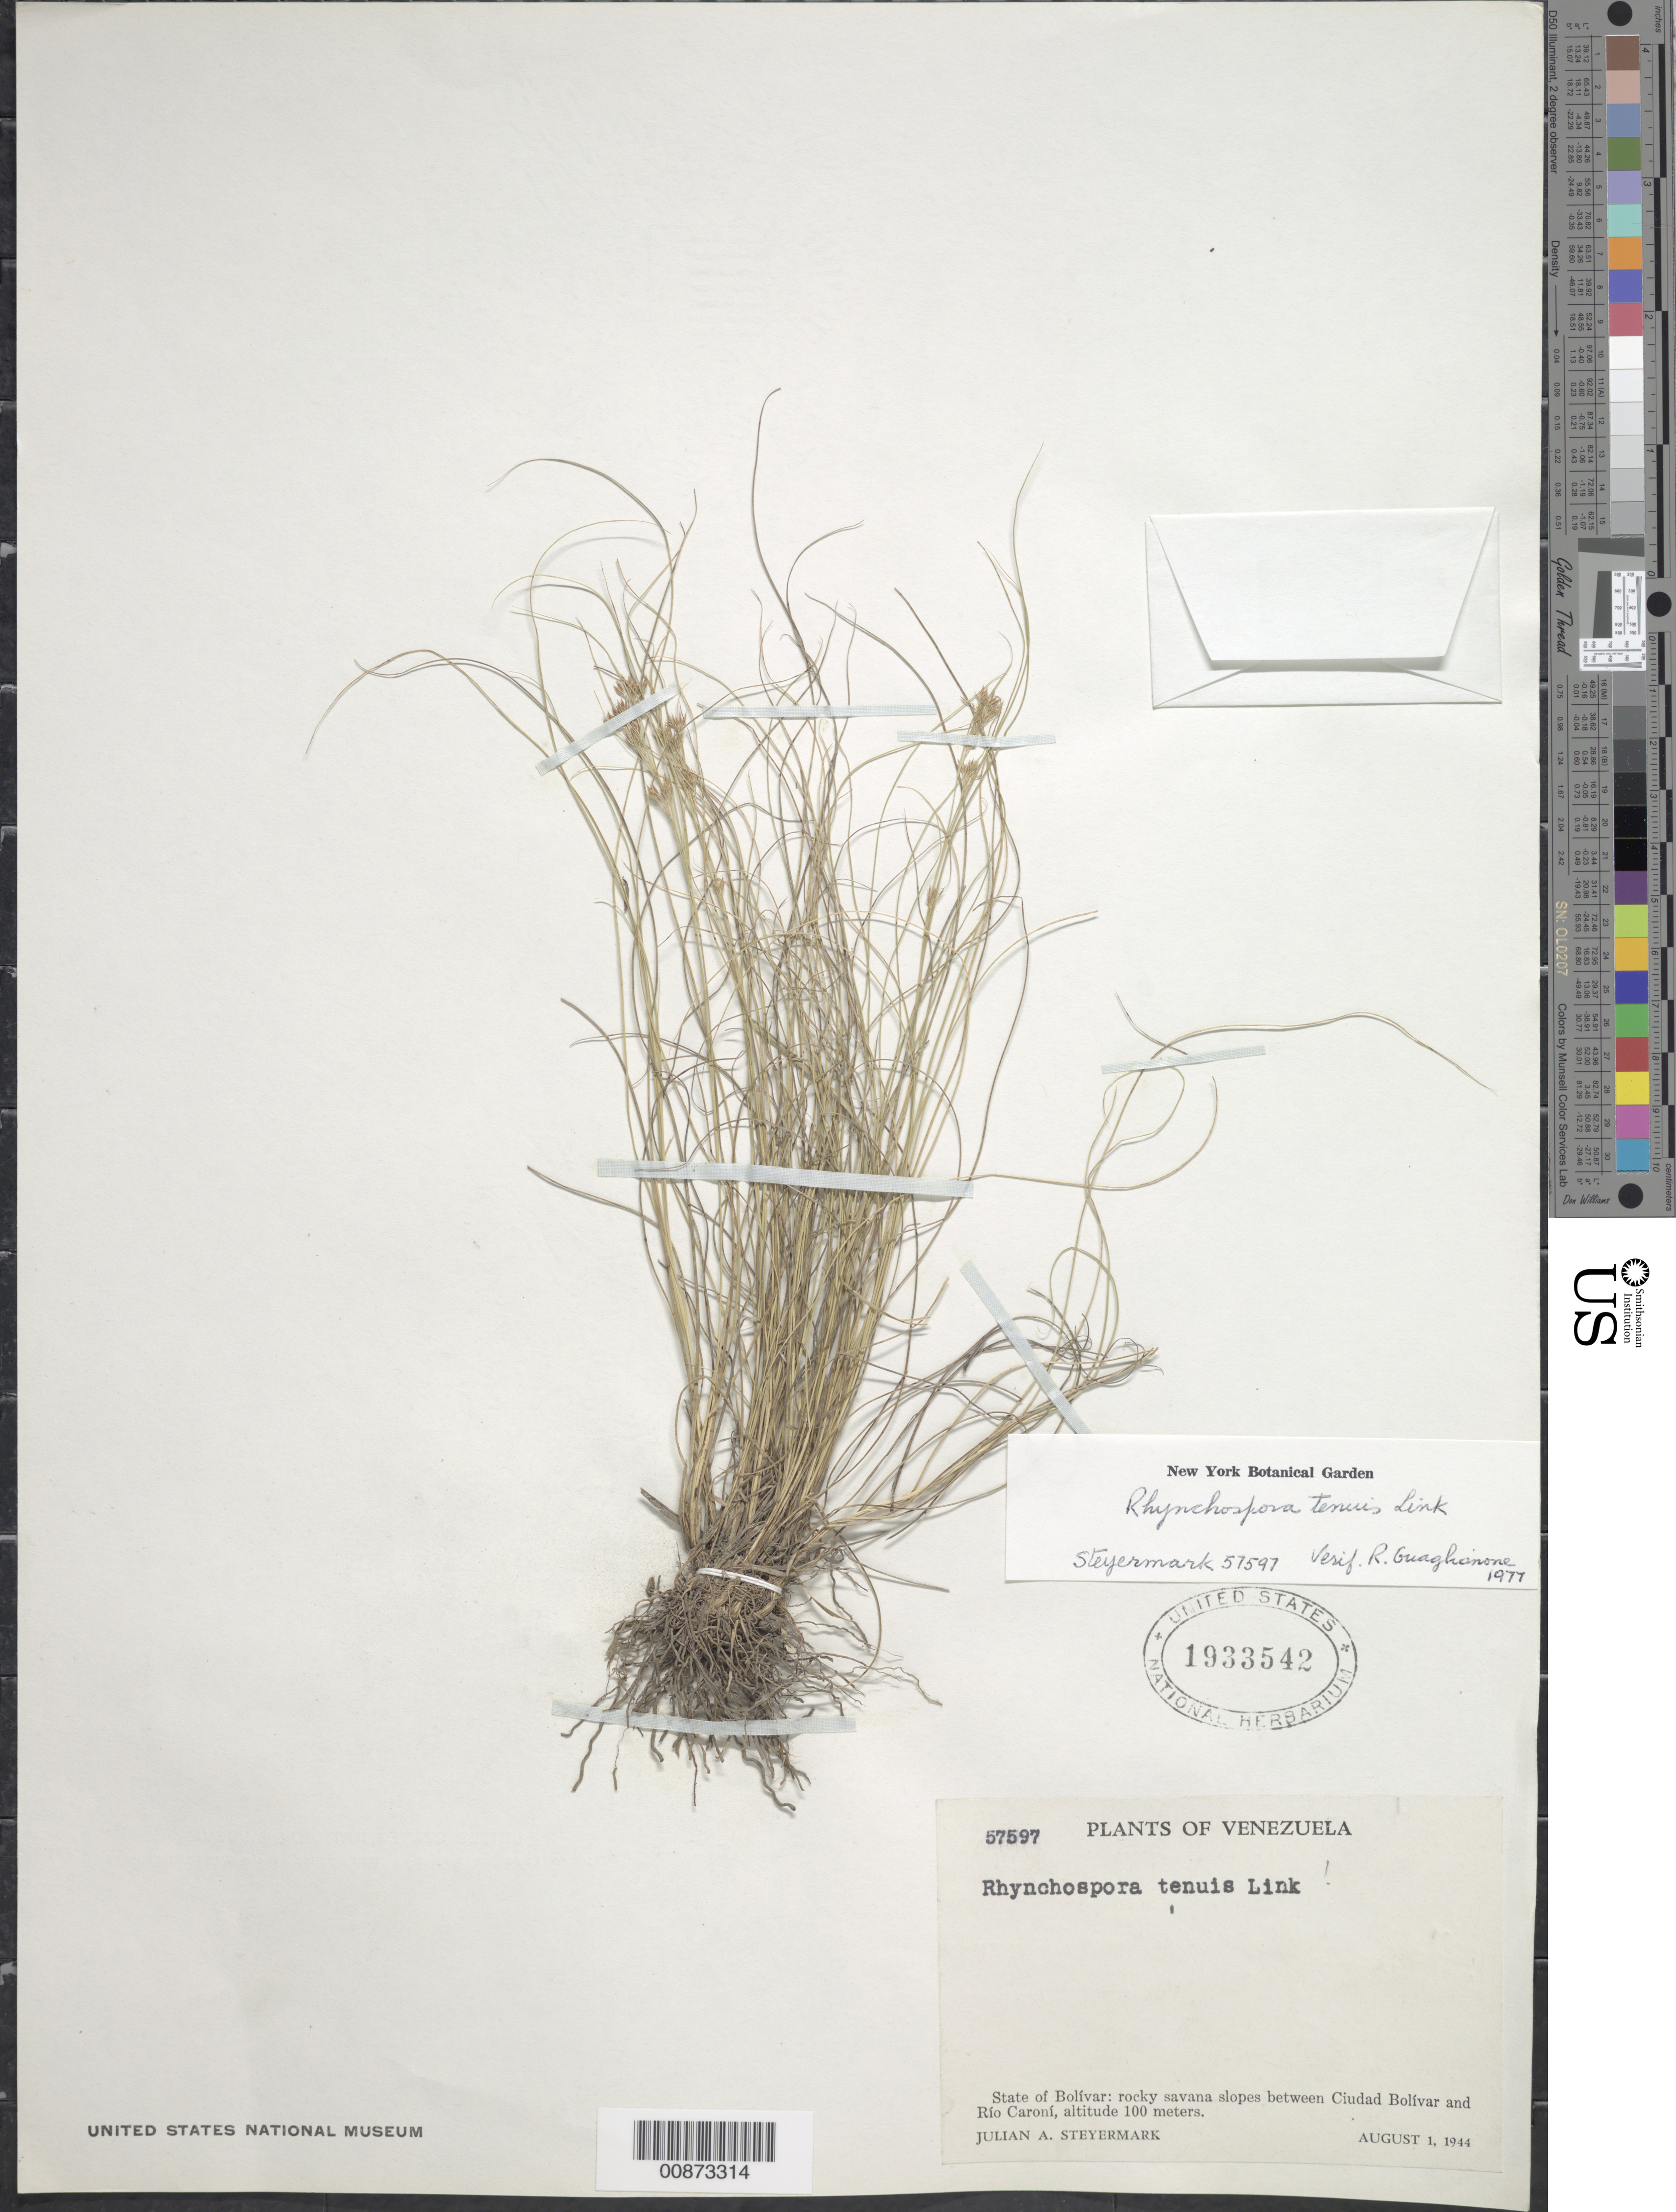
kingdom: Plantae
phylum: Tracheophyta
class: Liliopsida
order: Poales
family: Cyperaceae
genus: Rhynchospora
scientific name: Rhynchospora tenuis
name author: Link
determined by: Guaglianone, E. R.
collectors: J. Steyermark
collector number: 57597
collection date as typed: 1-Aug-44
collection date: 1944-08-01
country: Venezuela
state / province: Bolívar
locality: Ciudad Bolívar to Río Caroní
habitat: Rocky savanna slopes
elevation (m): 100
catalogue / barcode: US 1933542